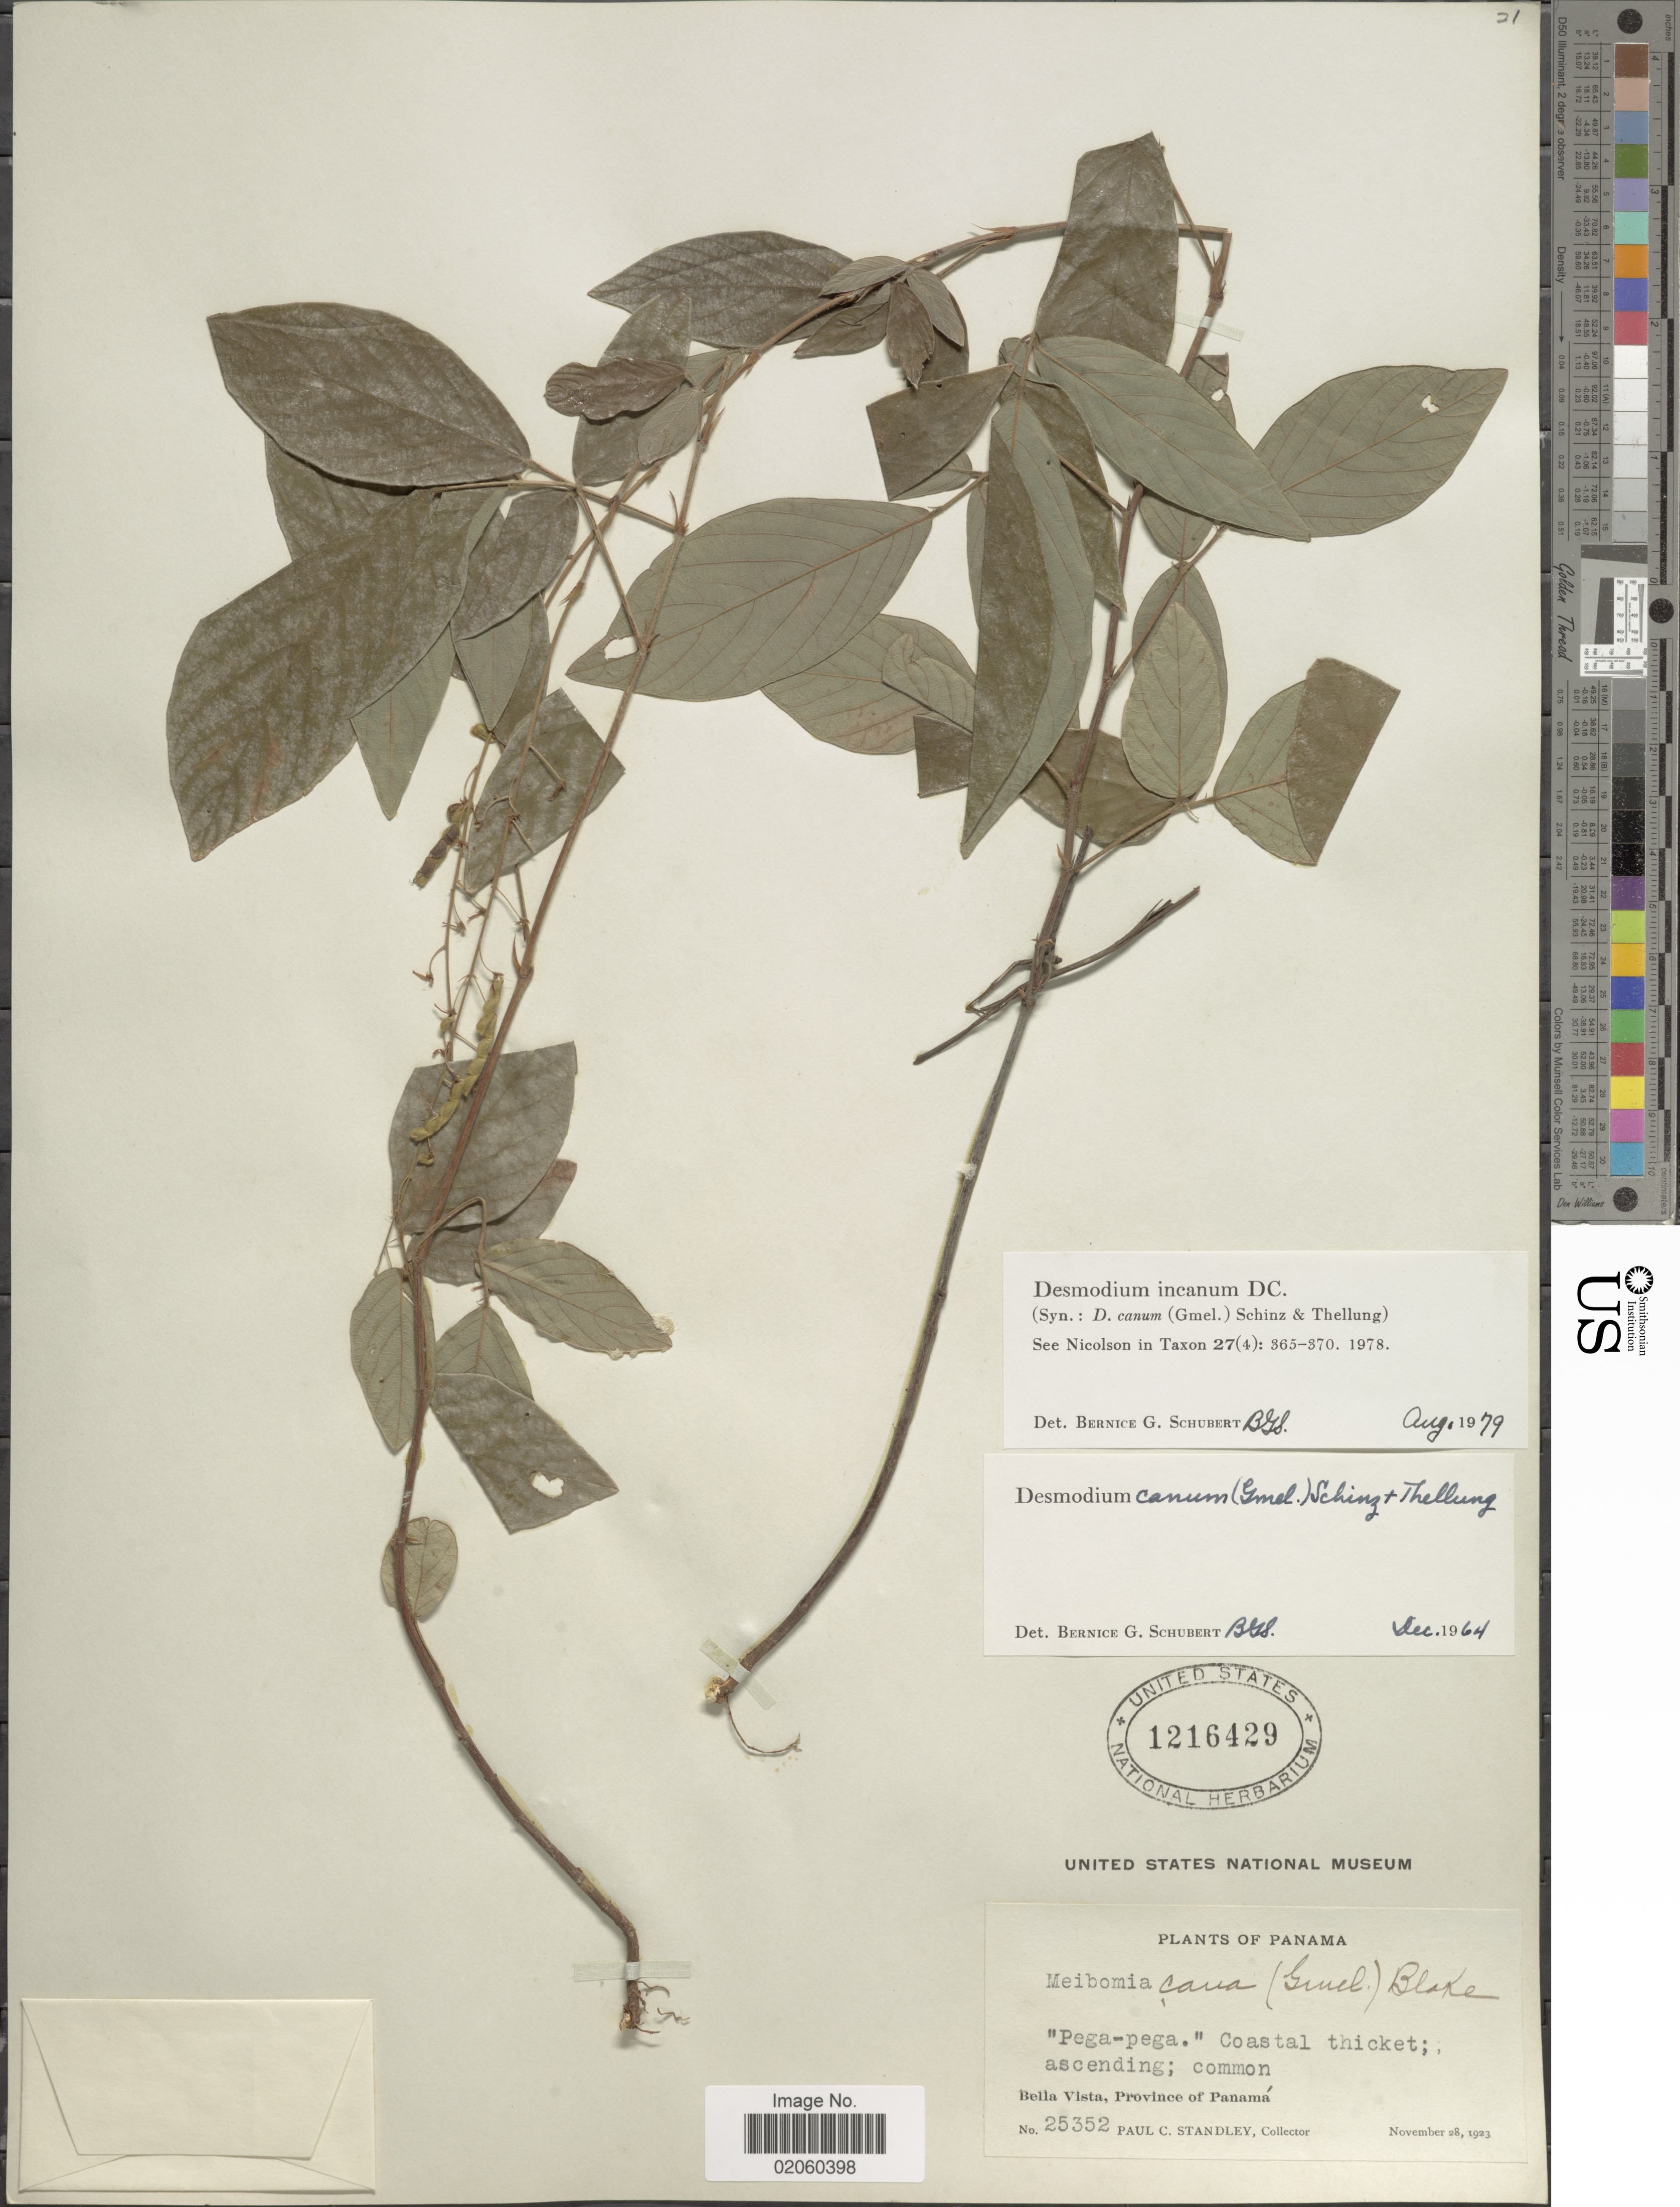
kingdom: Plantae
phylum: Tracheophyta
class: Magnoliopsida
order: Fabales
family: Fabaceae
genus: Desmodium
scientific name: Desmodium incanum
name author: (Sw.) DC.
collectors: P. C. Standley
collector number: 25352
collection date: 1923-11-28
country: Panama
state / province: Panamá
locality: Bella Vista, Province of Panama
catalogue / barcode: US 1216429